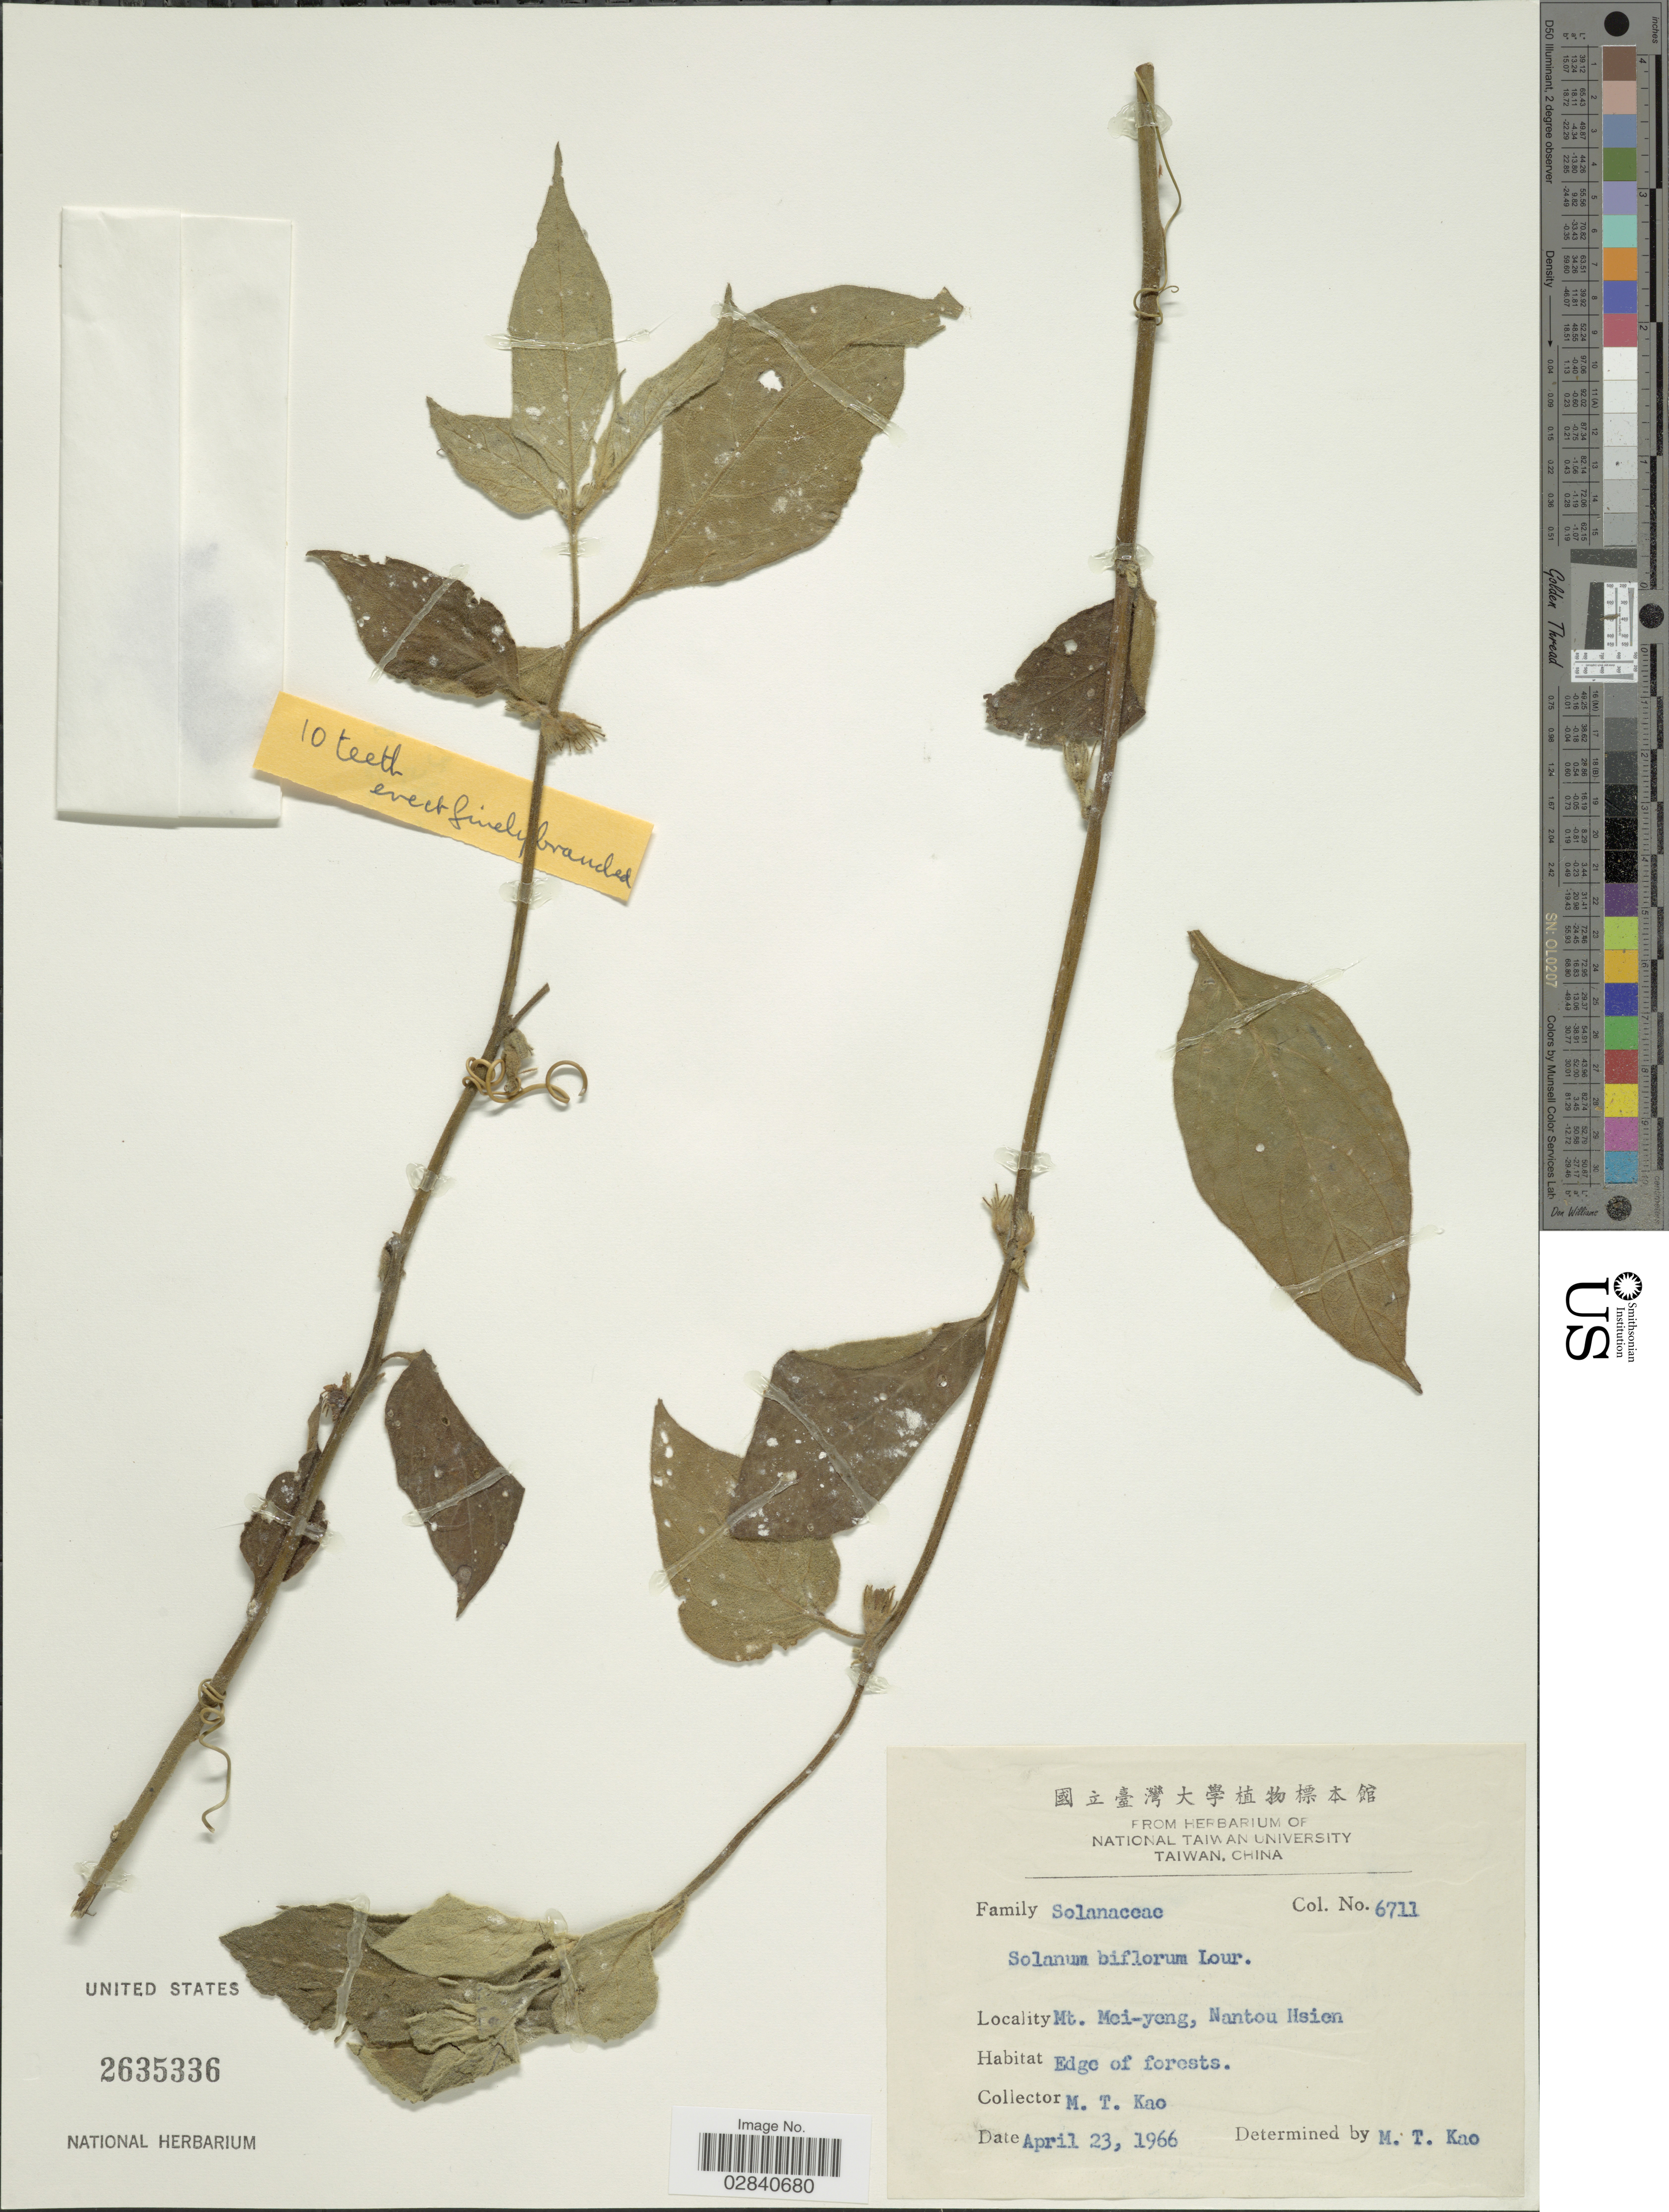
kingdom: Plantae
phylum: Tracheophyta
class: Magnoliopsida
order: Solanales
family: Solanaceae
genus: Lycianthes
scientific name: Lycianthes biflora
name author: (Lour.) Bitter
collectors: M. T. Kao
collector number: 6711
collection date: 1966-04-23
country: Taiwan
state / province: Nantou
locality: Mt. Mei-yeng, Nantou Hsien.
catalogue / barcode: US 2635336